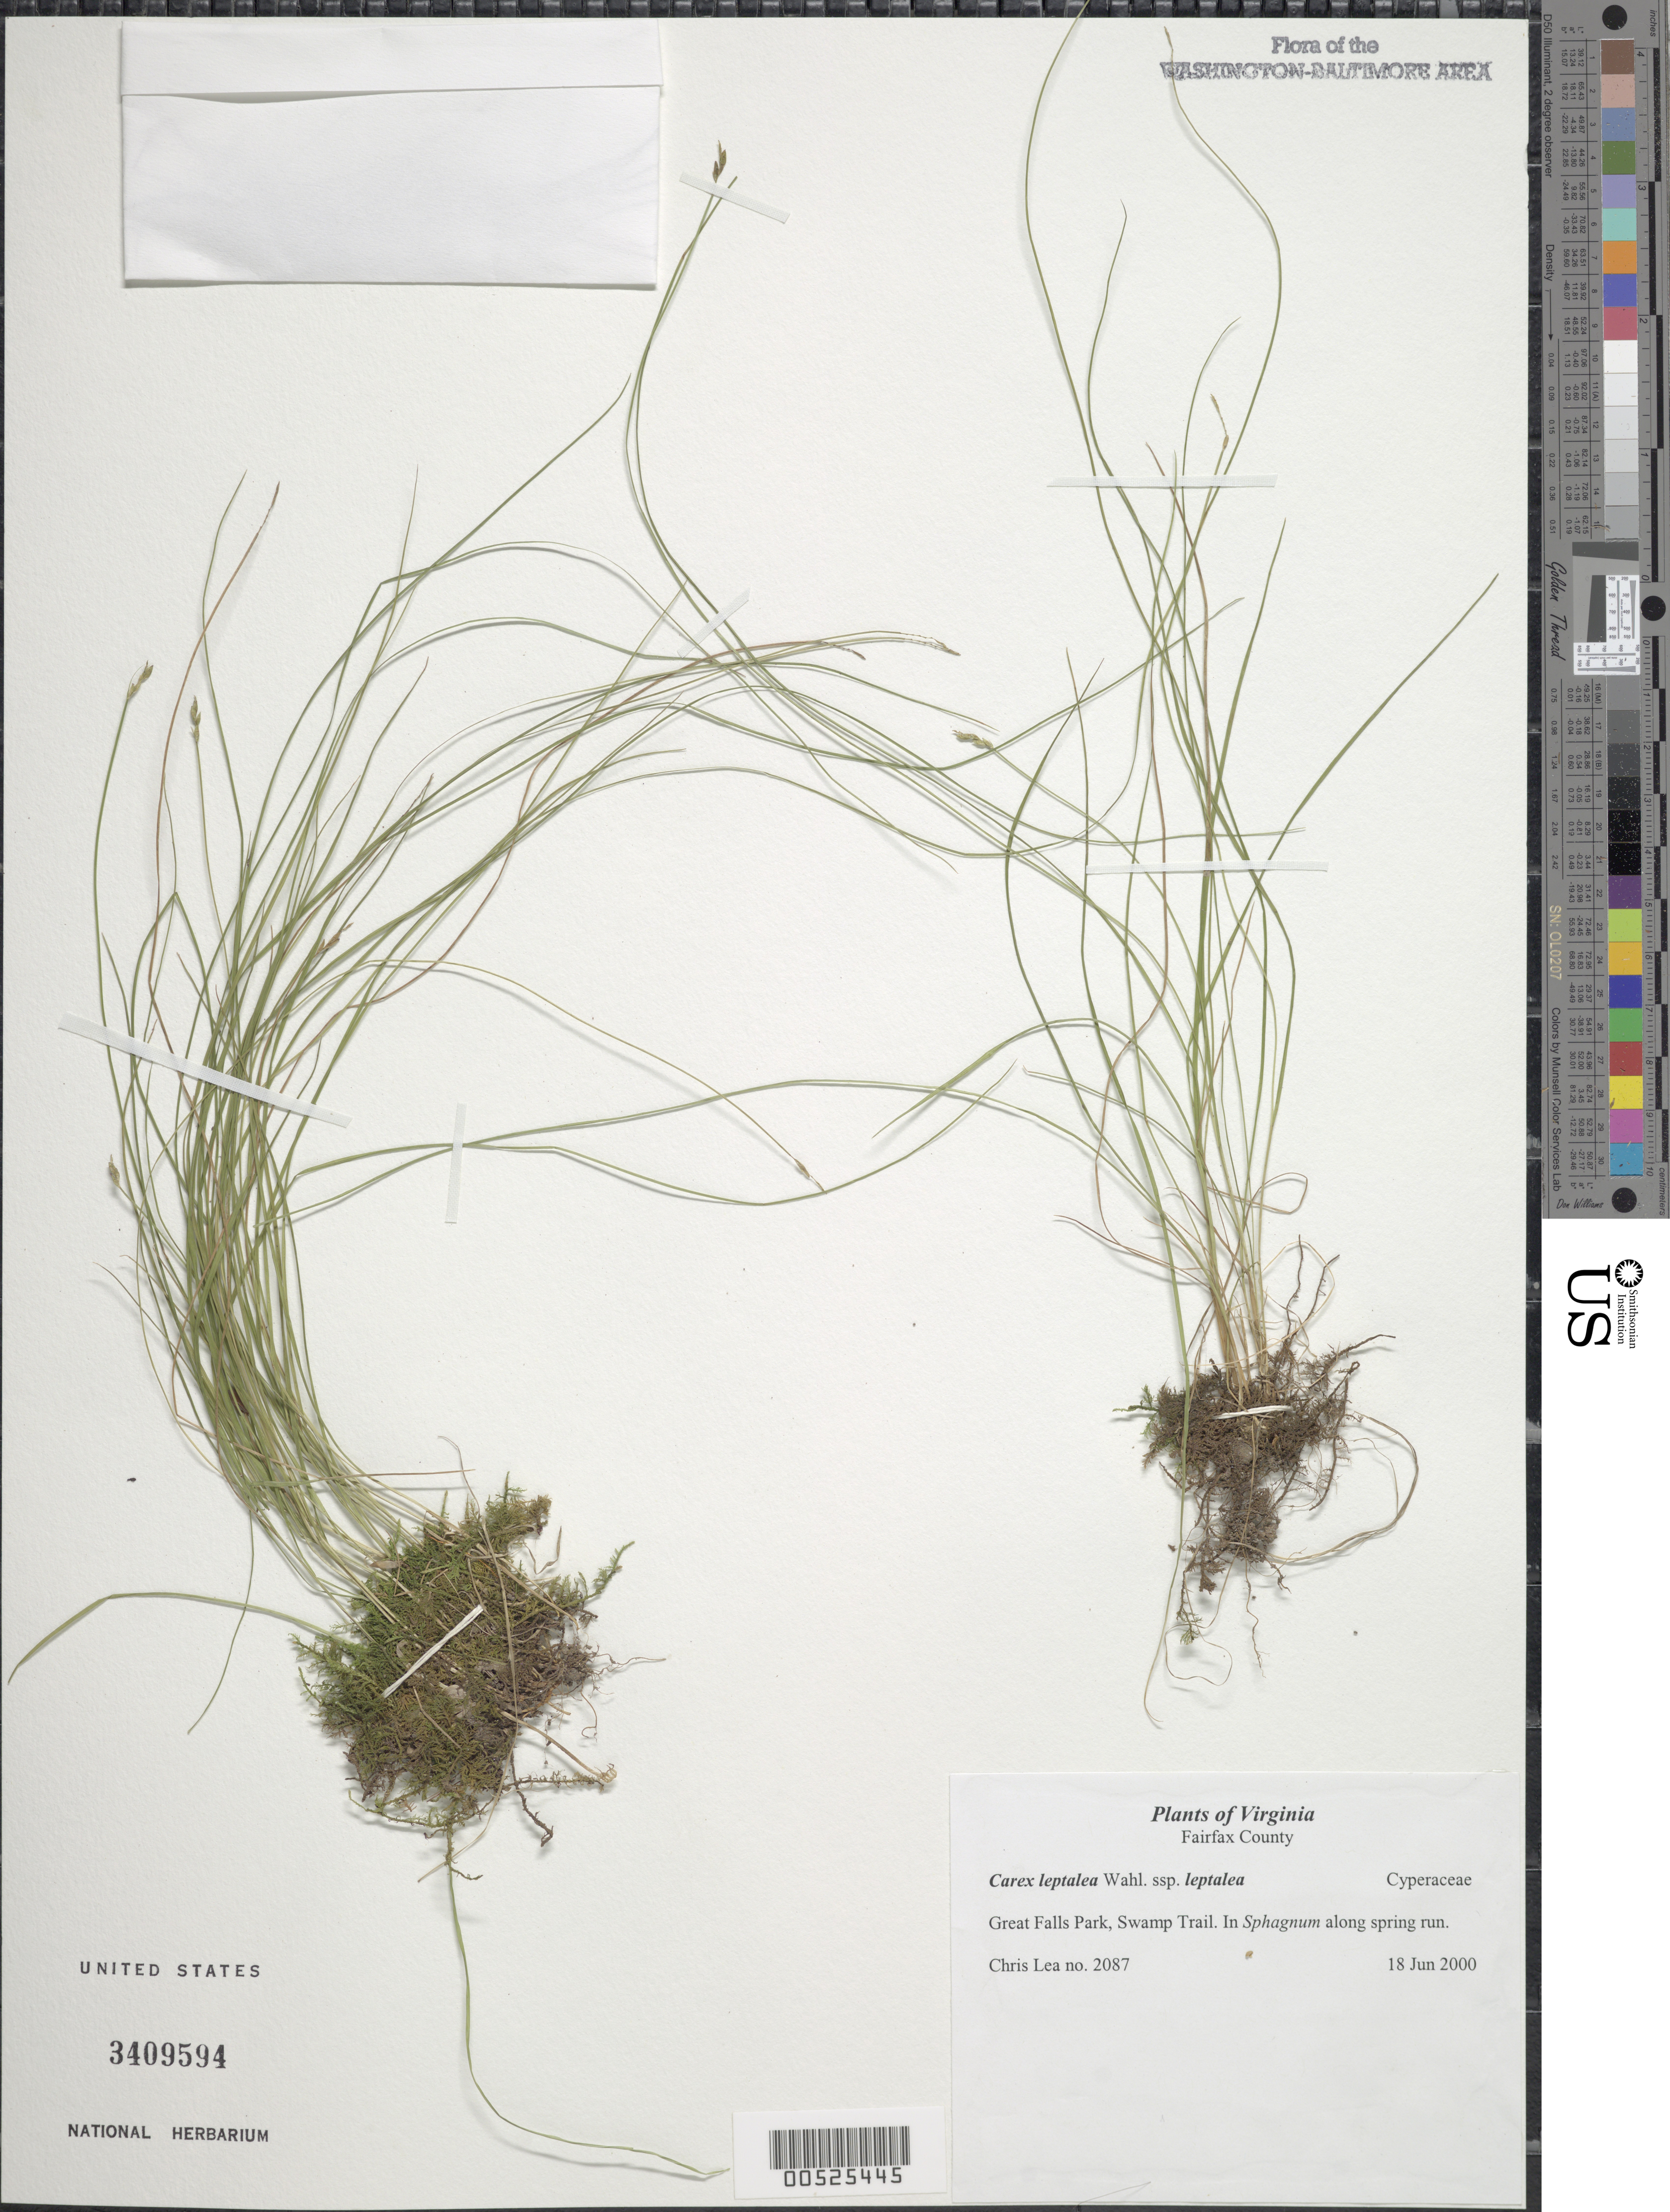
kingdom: Plantae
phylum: Tracheophyta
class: Liliopsida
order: Poales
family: Cyperaceae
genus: Carex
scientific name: Carex leptalea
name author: Wahlenb.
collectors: C. Lea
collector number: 2087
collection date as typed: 18 Jun 2000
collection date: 2000-06-18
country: United States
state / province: Virginia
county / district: Fairfax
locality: Great Falls Park, Swamp Trail.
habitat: In Sphagnum along spring run.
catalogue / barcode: US 3409594